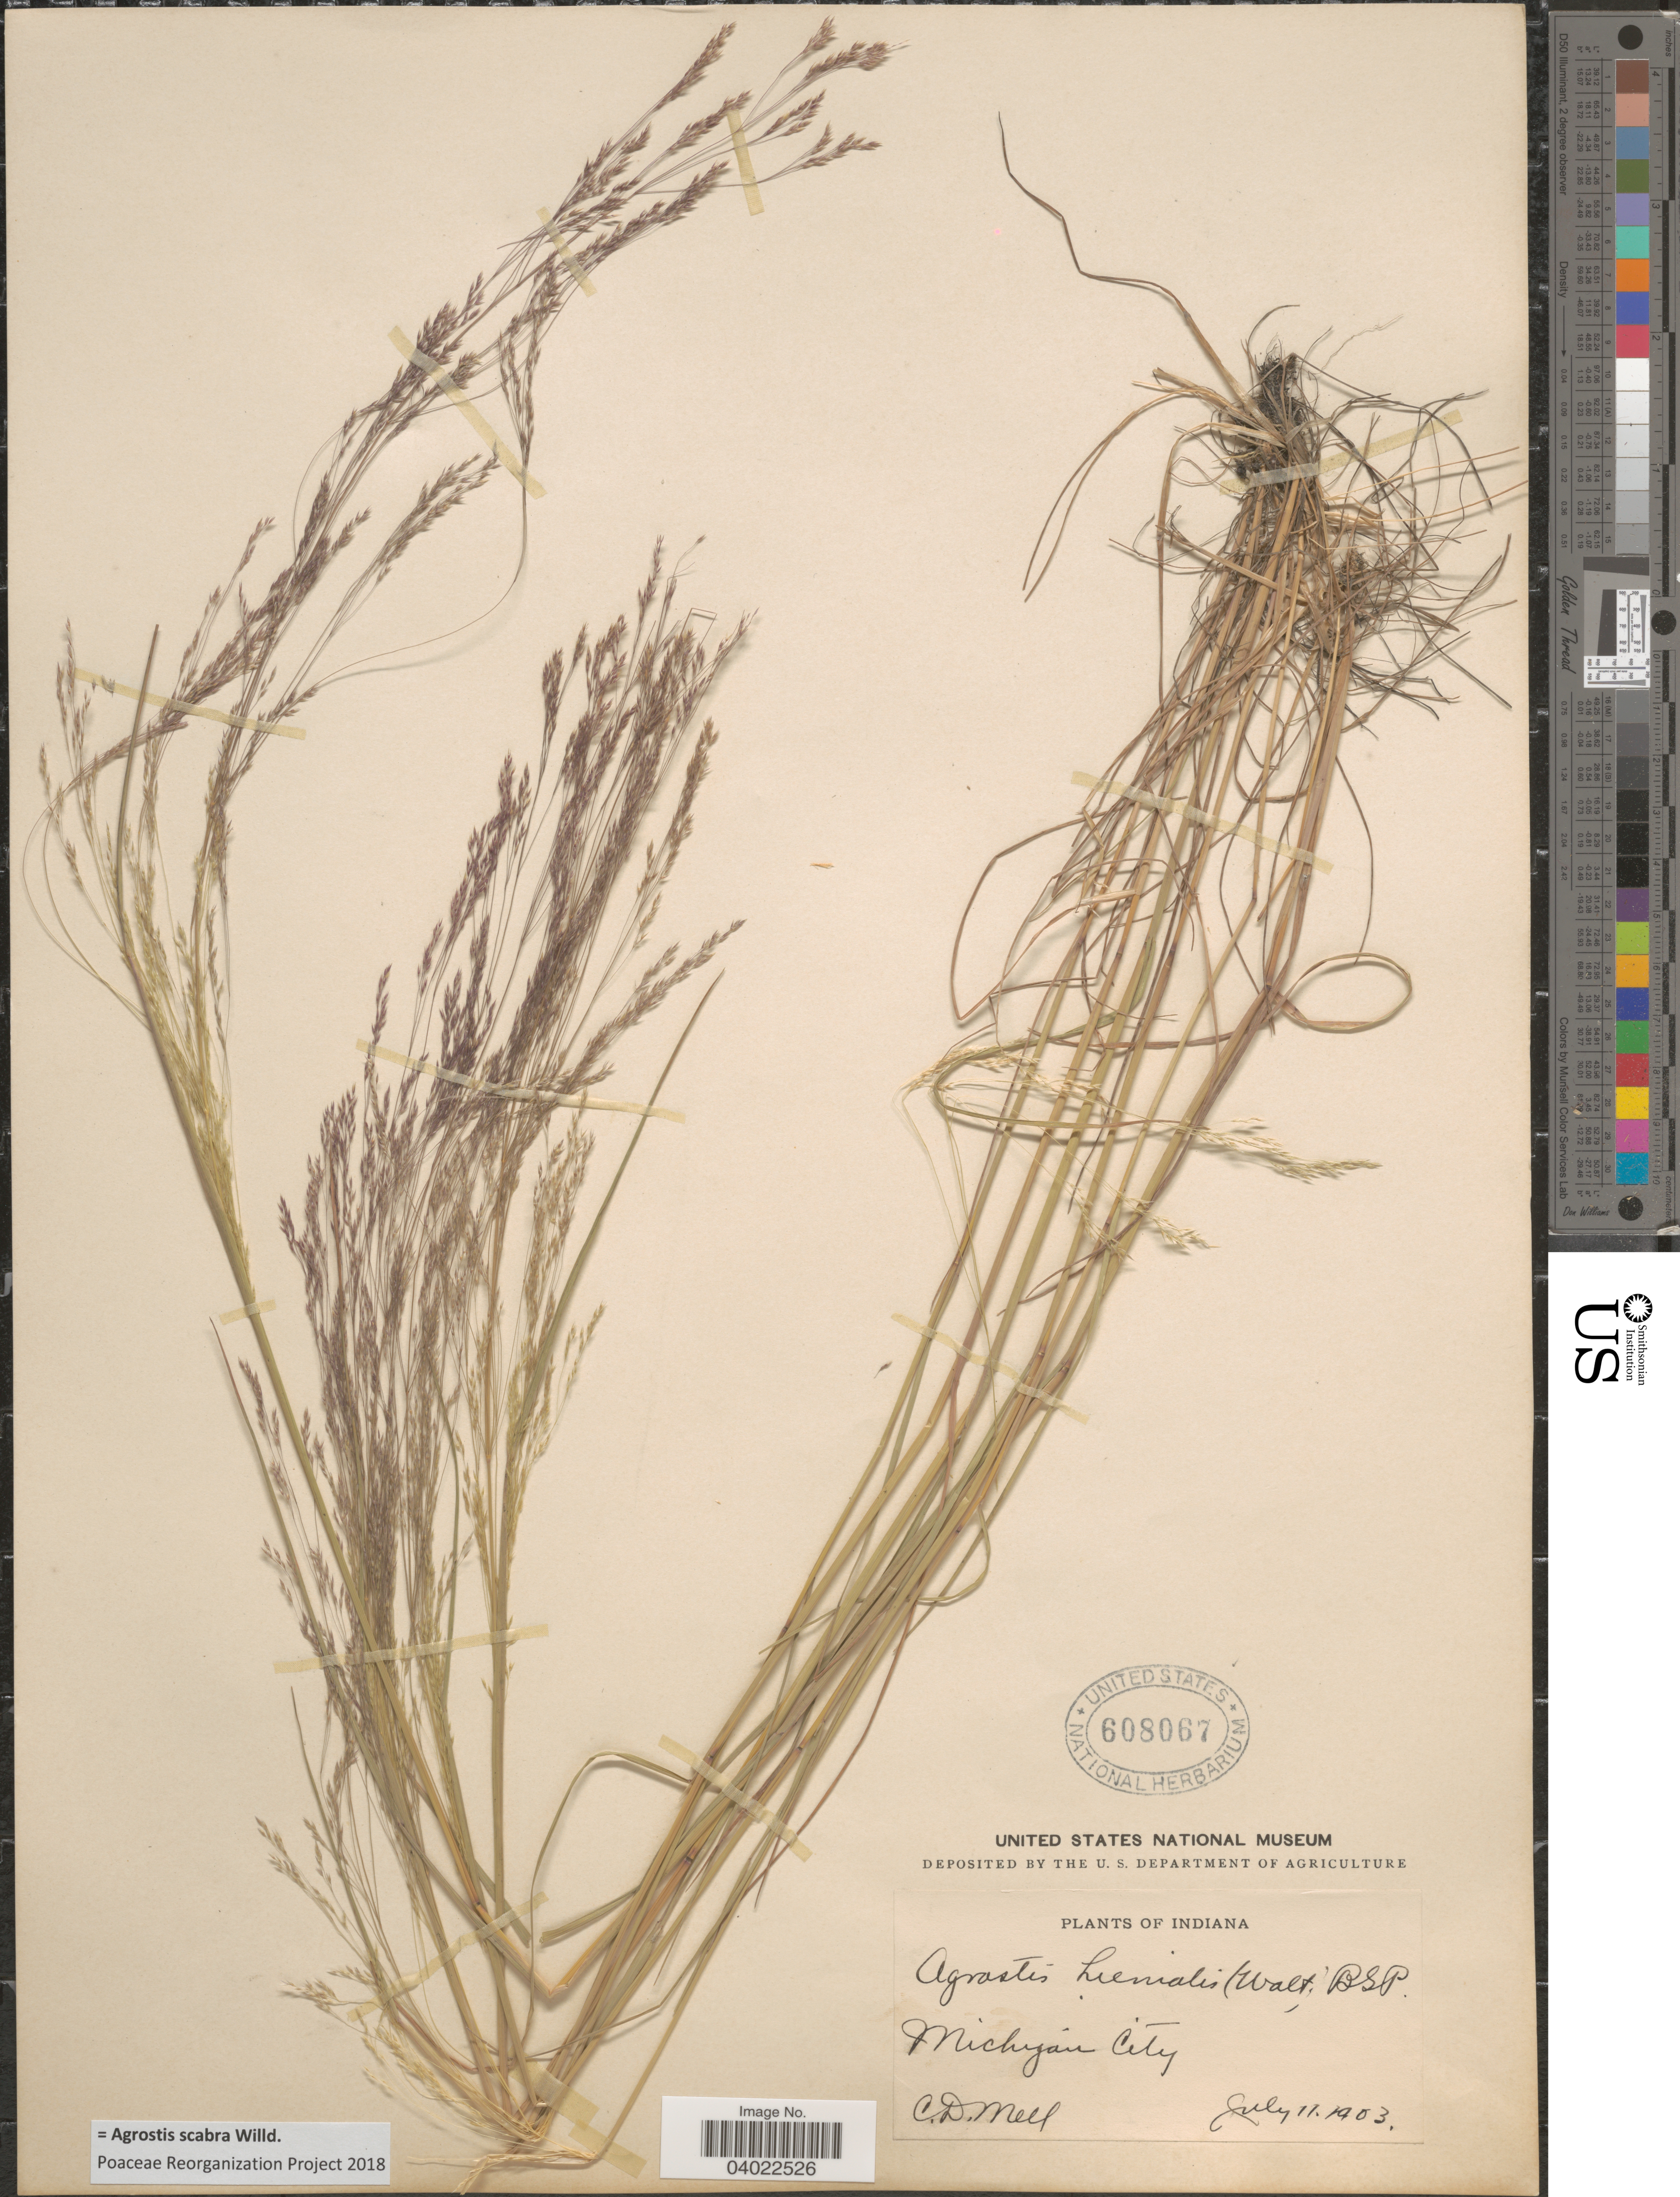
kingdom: Plantae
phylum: Tracheophyta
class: Liliopsida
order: Poales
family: Poaceae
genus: Agrostis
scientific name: Agrostis scabra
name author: Willd.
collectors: C. D. Mell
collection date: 1903-07-11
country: United States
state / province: Indiana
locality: Michigan City.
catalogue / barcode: US 608067